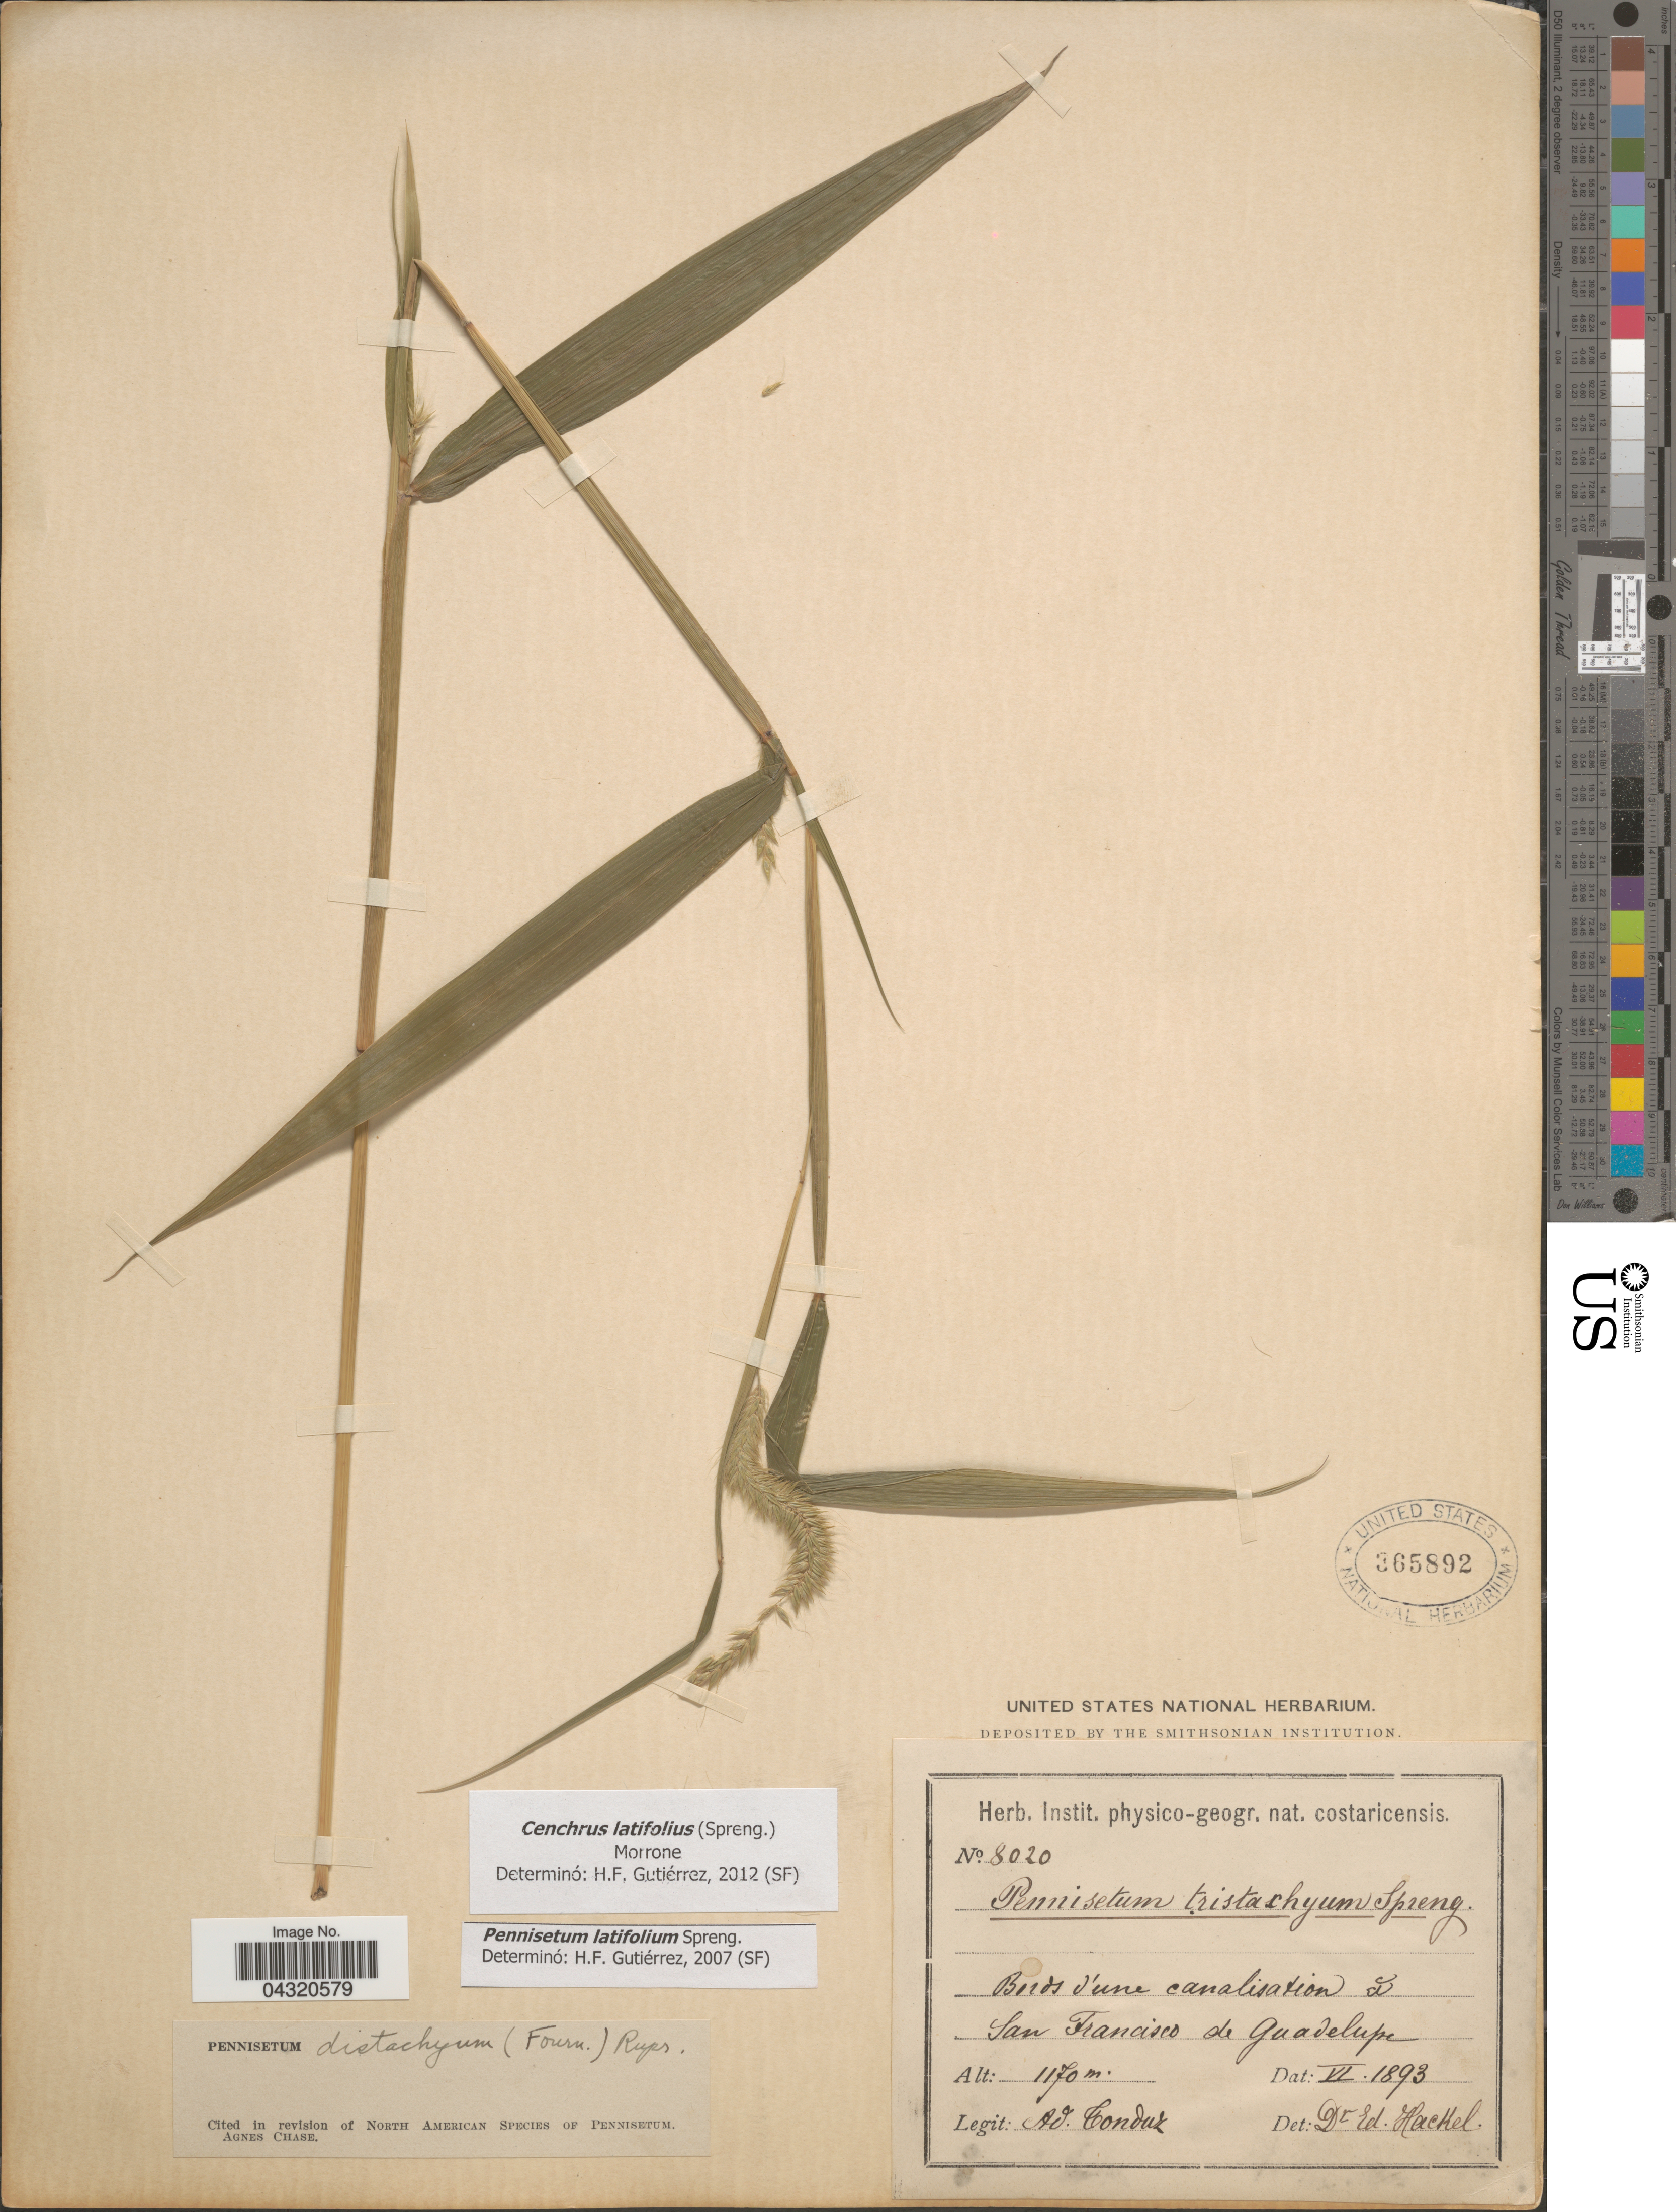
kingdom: Plantae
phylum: Tracheophyta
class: Liliopsida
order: Poales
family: Poaceae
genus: Cenchrus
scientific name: Cenchrus latifolius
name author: (Spreng.) Morrone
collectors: A. Tonduz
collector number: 8020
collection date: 1893-06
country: Costa Rica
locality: Bords d'une canalisation á San Francisco de Guadelupe.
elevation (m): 1170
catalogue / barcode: US 365892